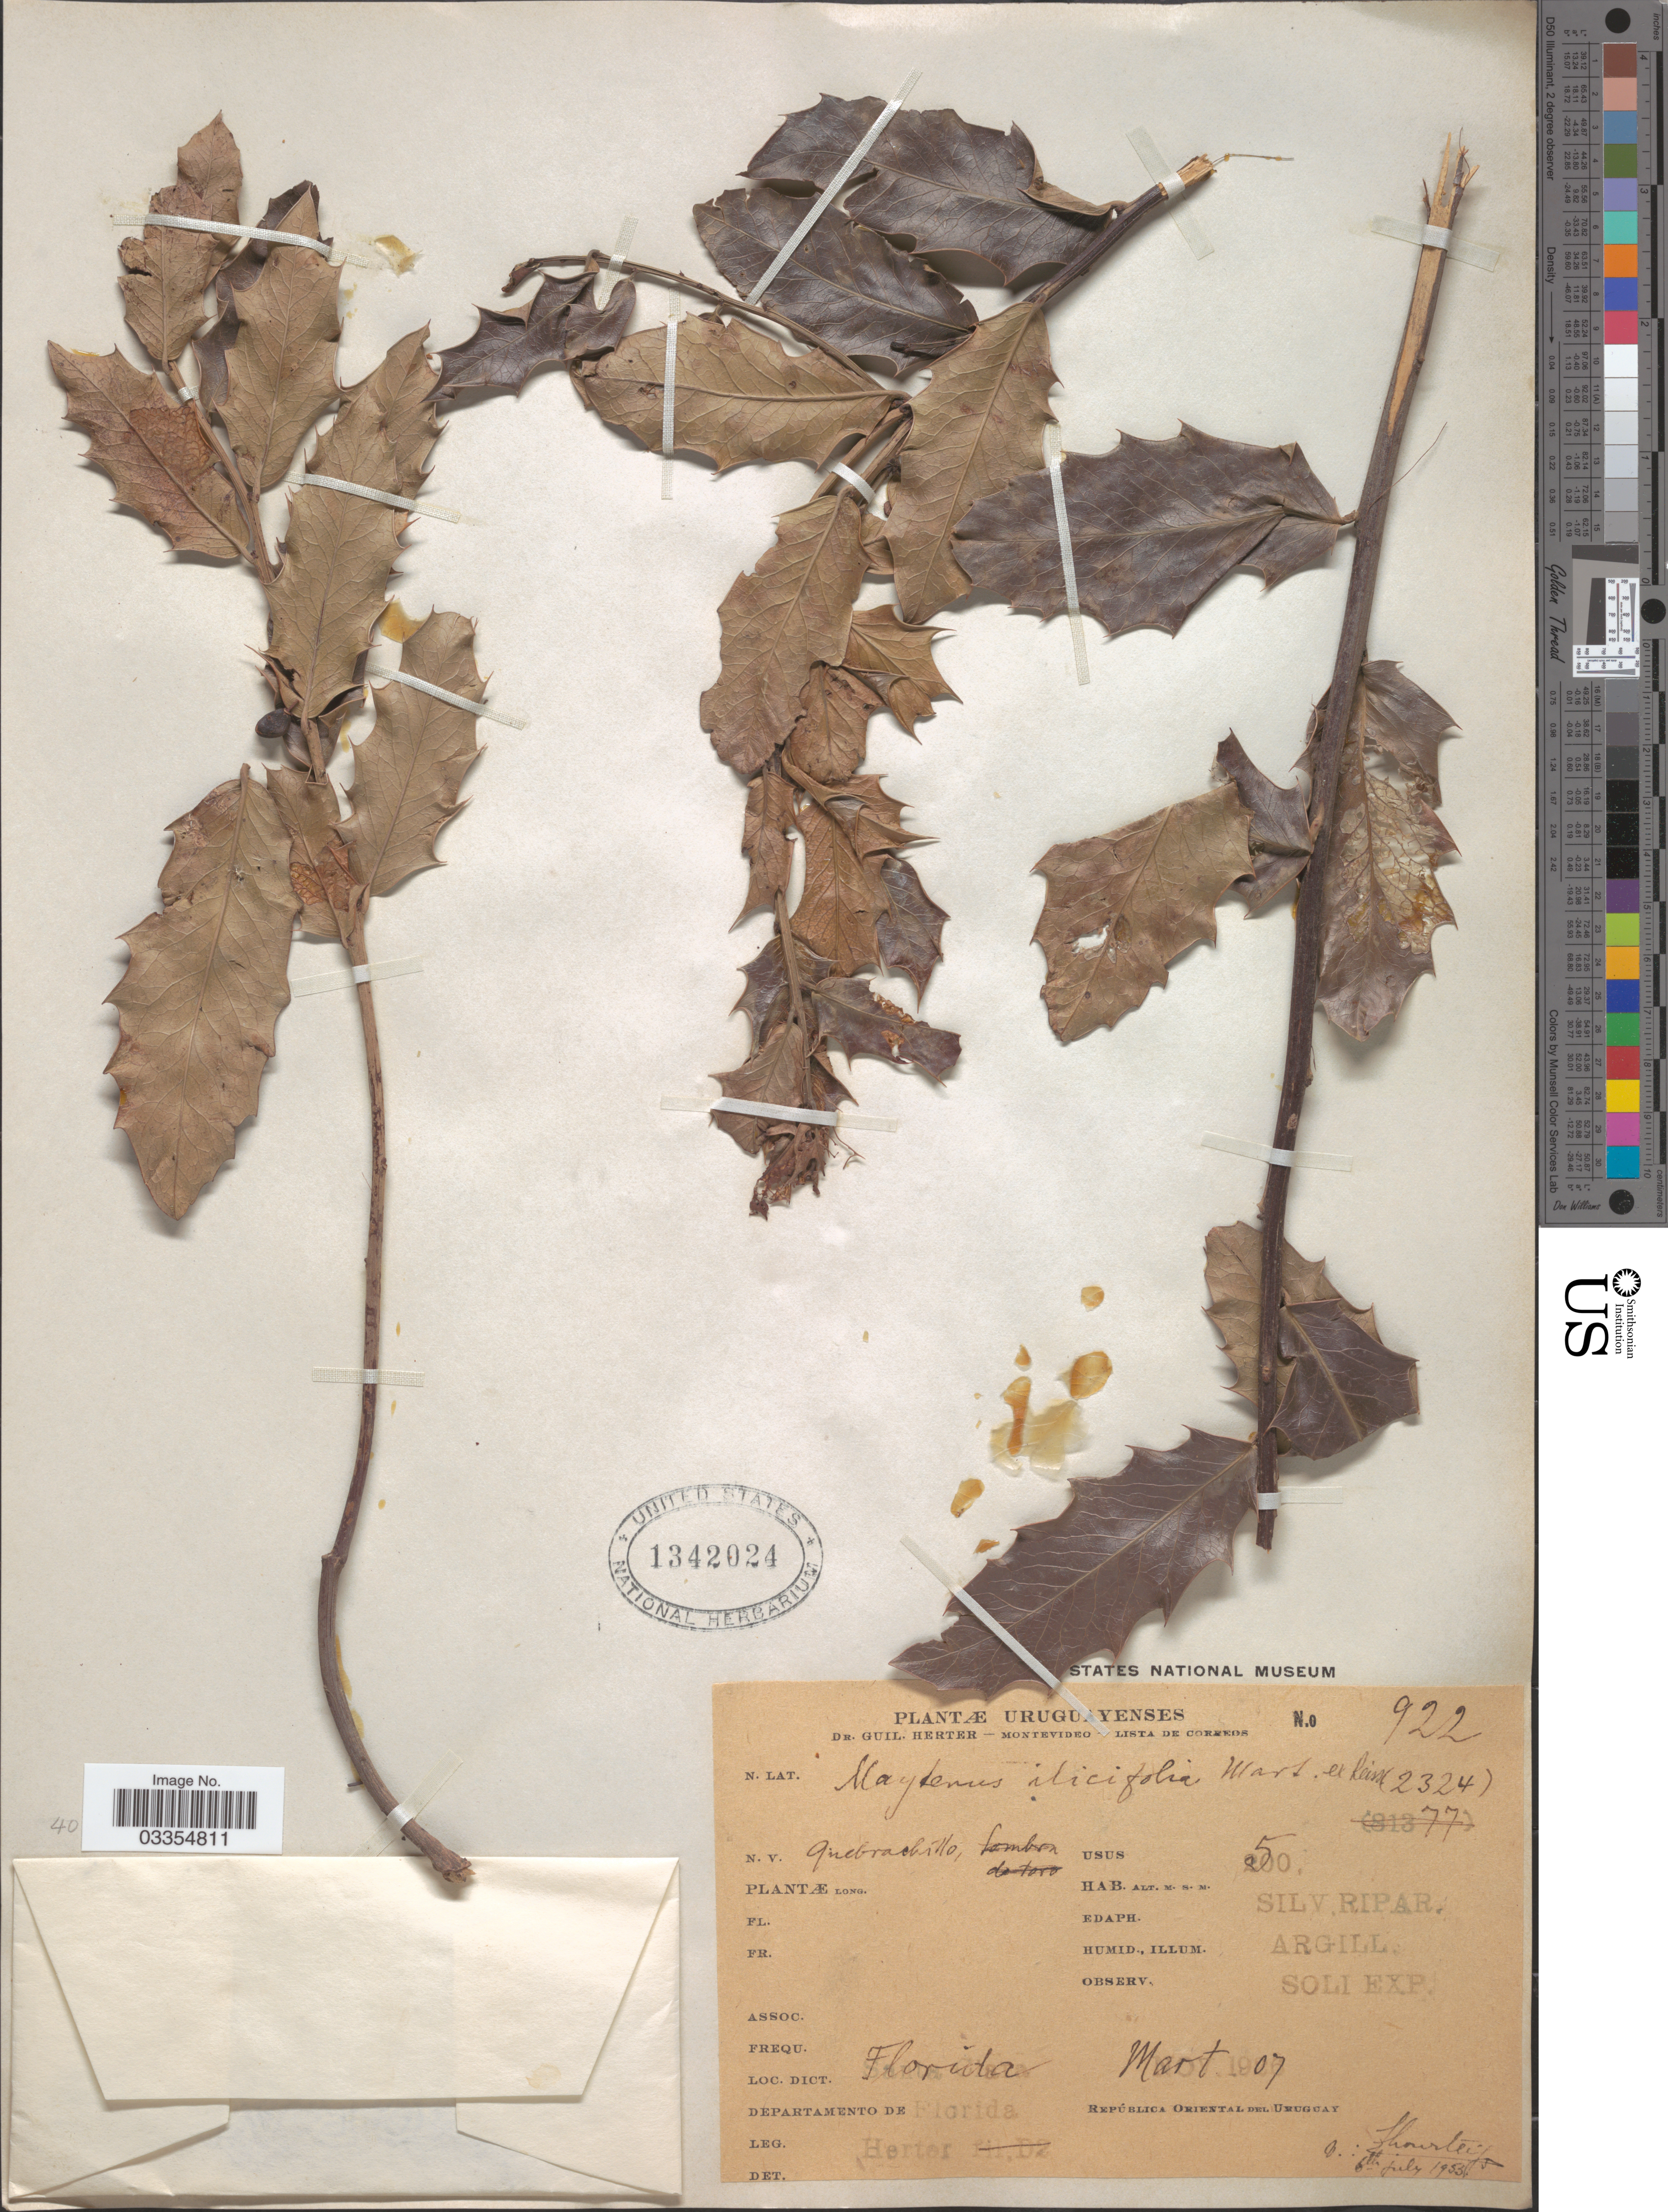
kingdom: Plantae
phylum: Tracheophyta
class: Magnoliopsida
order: Celastrales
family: Celastraceae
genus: Maytenus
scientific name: Maytenus ilicifolia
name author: (Schrad.) Planch.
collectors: W. G. Herter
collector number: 922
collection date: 1907-03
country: Uruguay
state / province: Florida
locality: Loc. Dict. Florida. Departamento de Florida.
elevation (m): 500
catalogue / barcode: US 1342024